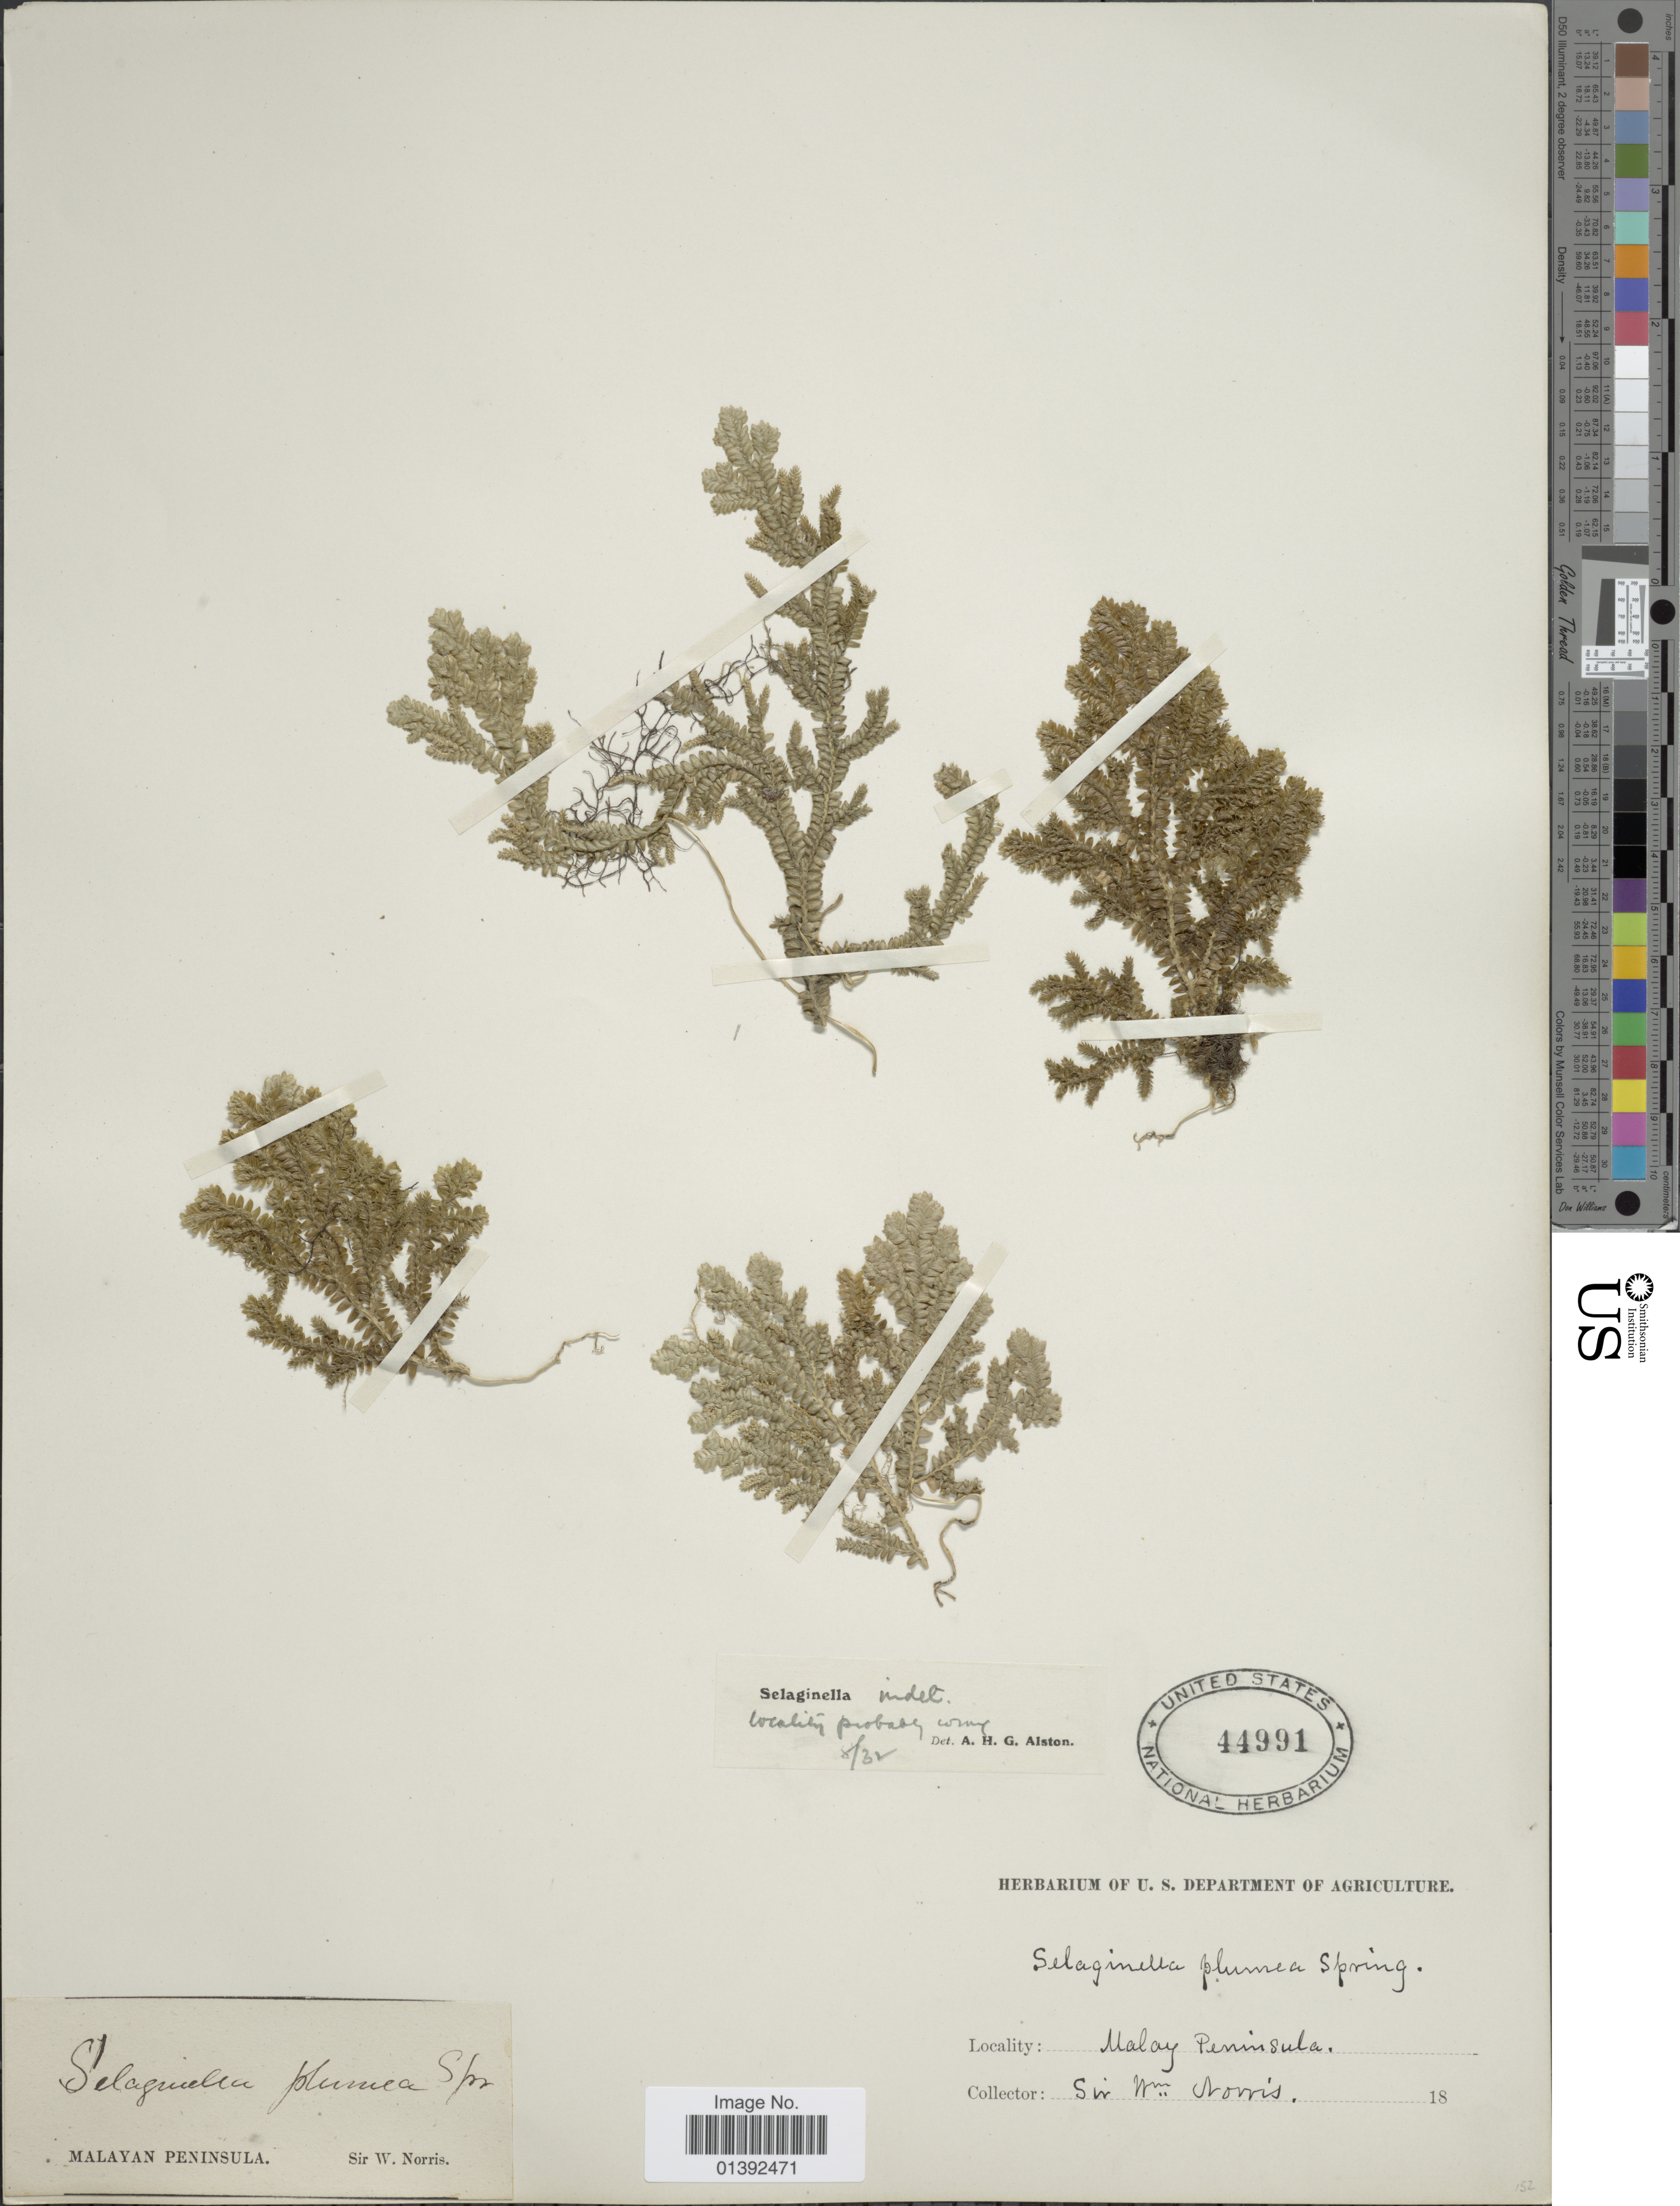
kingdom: Plantae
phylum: Tracheophyta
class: Lycopodiopsida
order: Selaginellales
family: Selaginellaceae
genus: Selaginella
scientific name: Selaginella sp.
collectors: W. Norris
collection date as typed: Transcribed d/m/y: //18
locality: Malay Peninsula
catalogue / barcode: US 44991